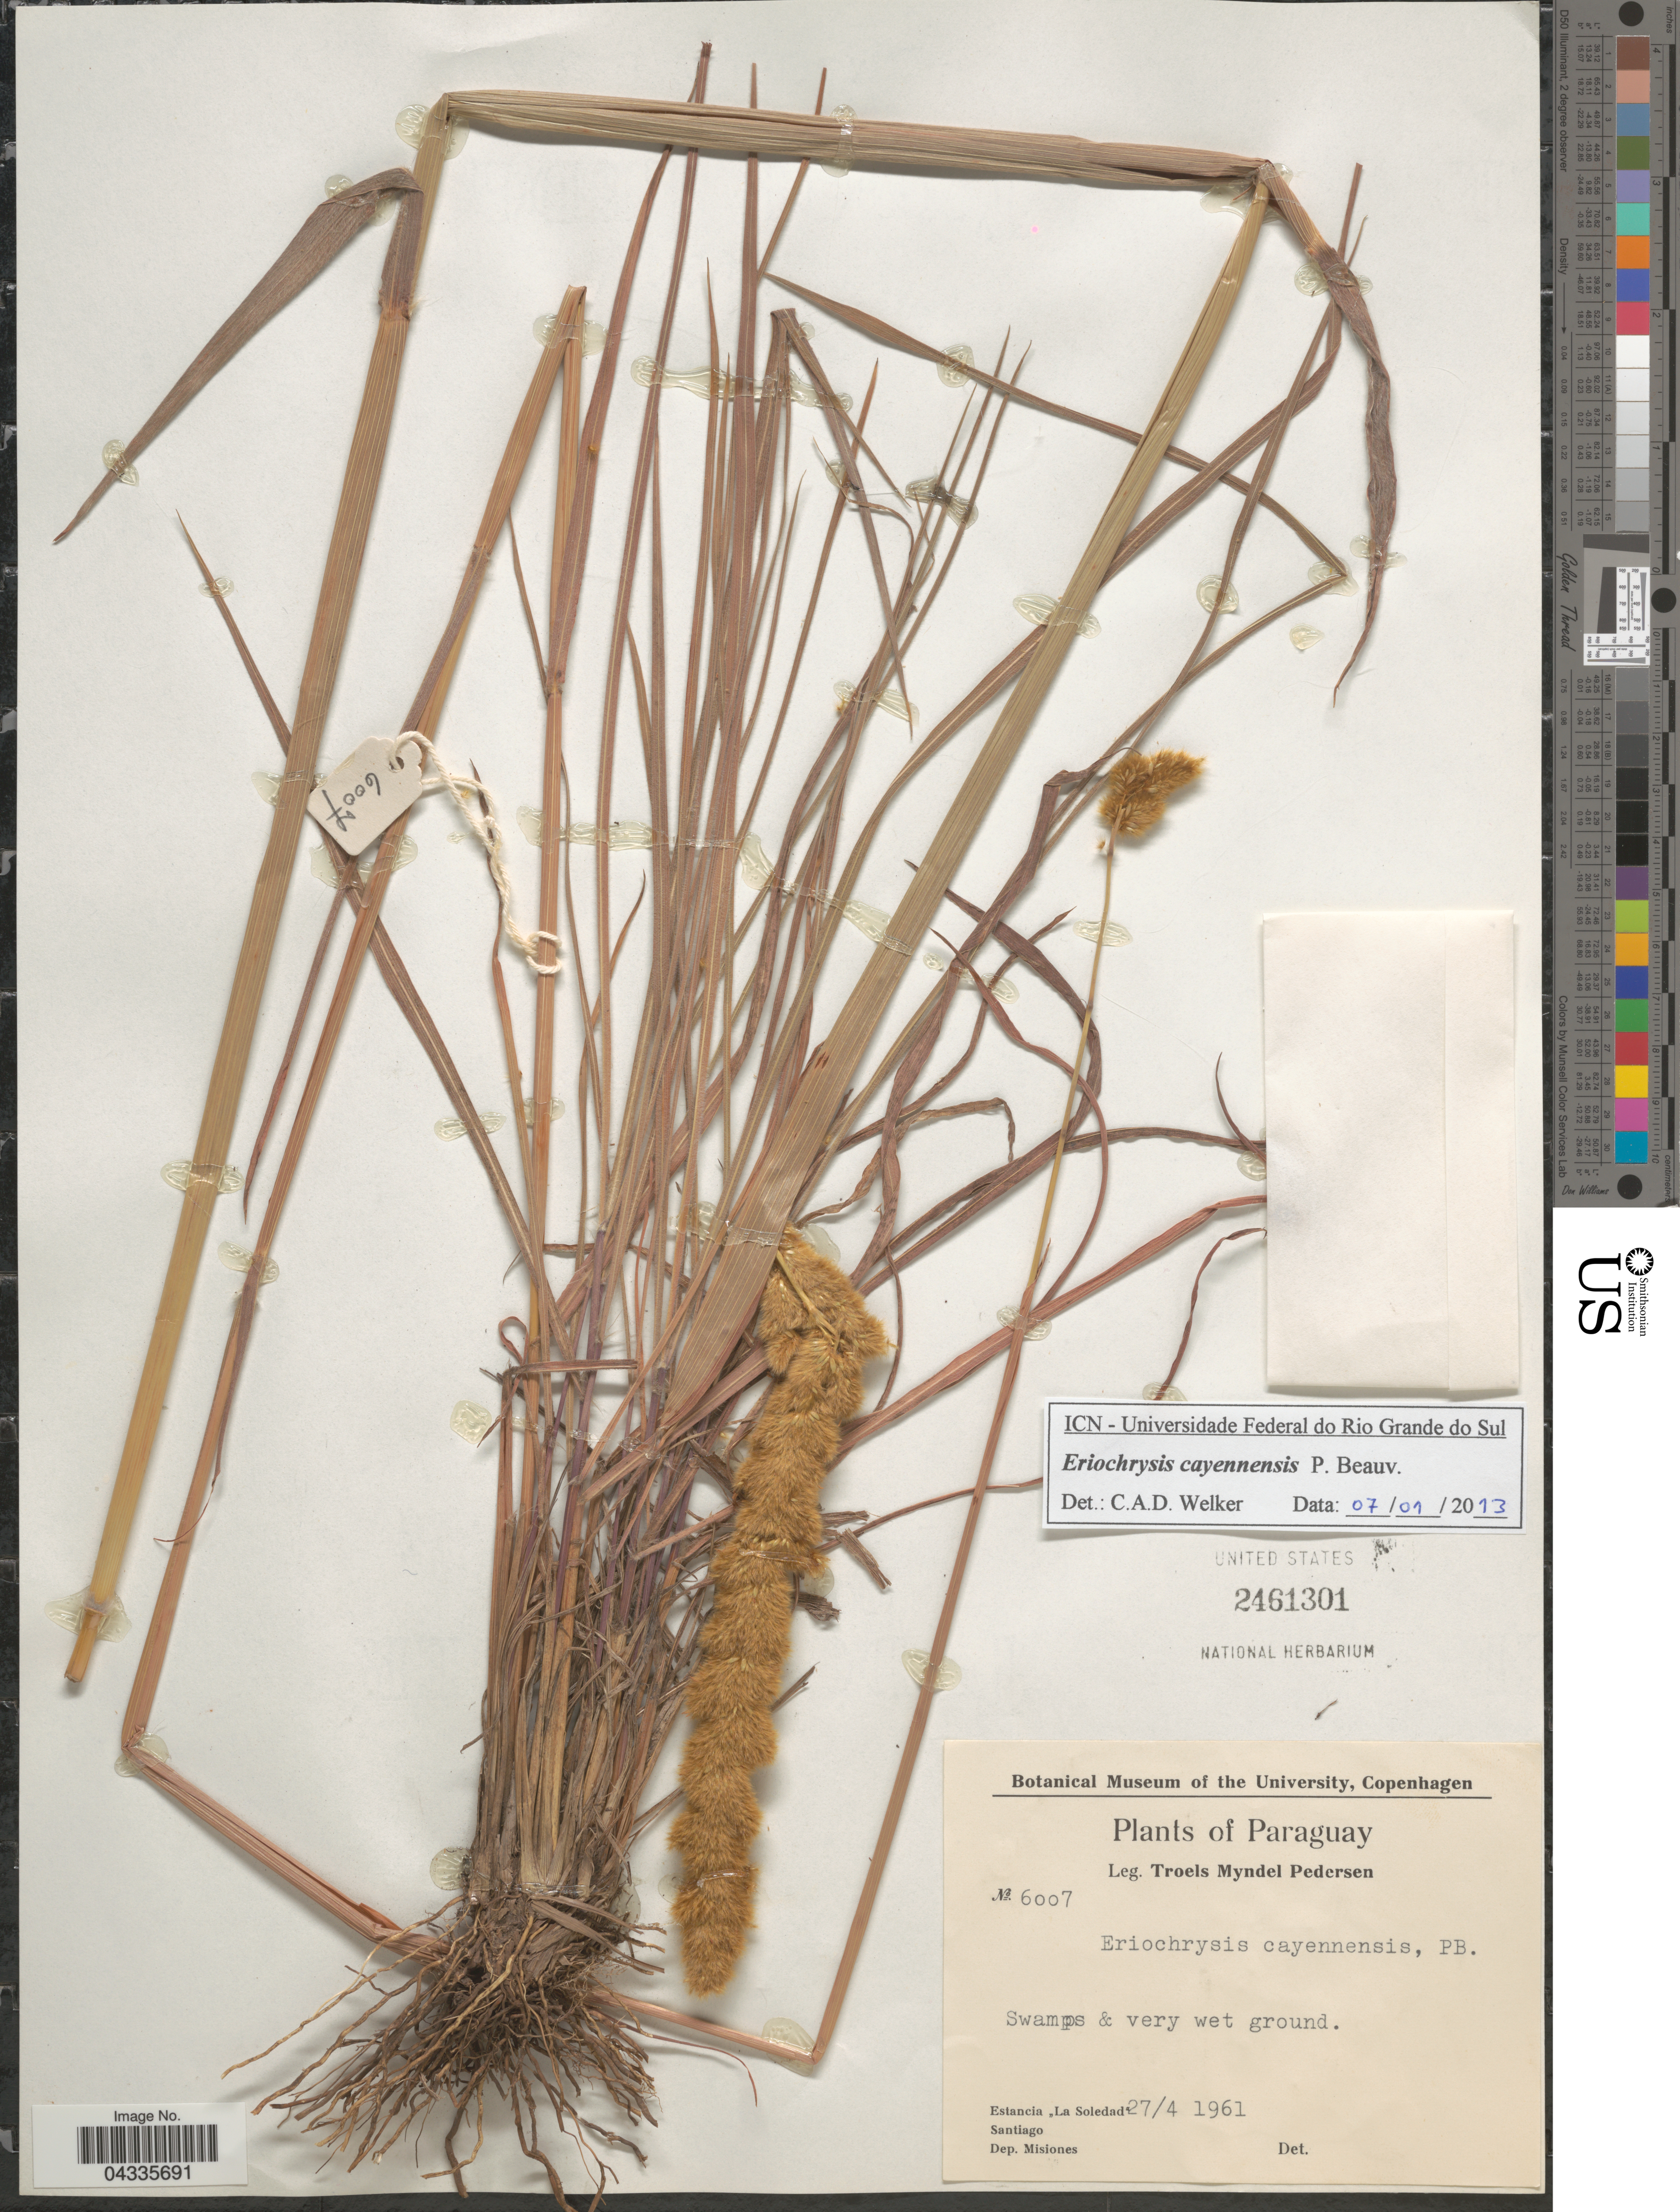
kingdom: Plantae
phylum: Tracheophyta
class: Liliopsida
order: Poales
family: Poaceae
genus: Eriochrysis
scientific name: Eriochrysis cayennensis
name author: P. Beauv.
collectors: T. Pederson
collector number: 6007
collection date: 1961-04-27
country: Paraguay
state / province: Misiones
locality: Estancia "La Soledad". Santiago. Dep. Misiones.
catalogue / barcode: US 2461301